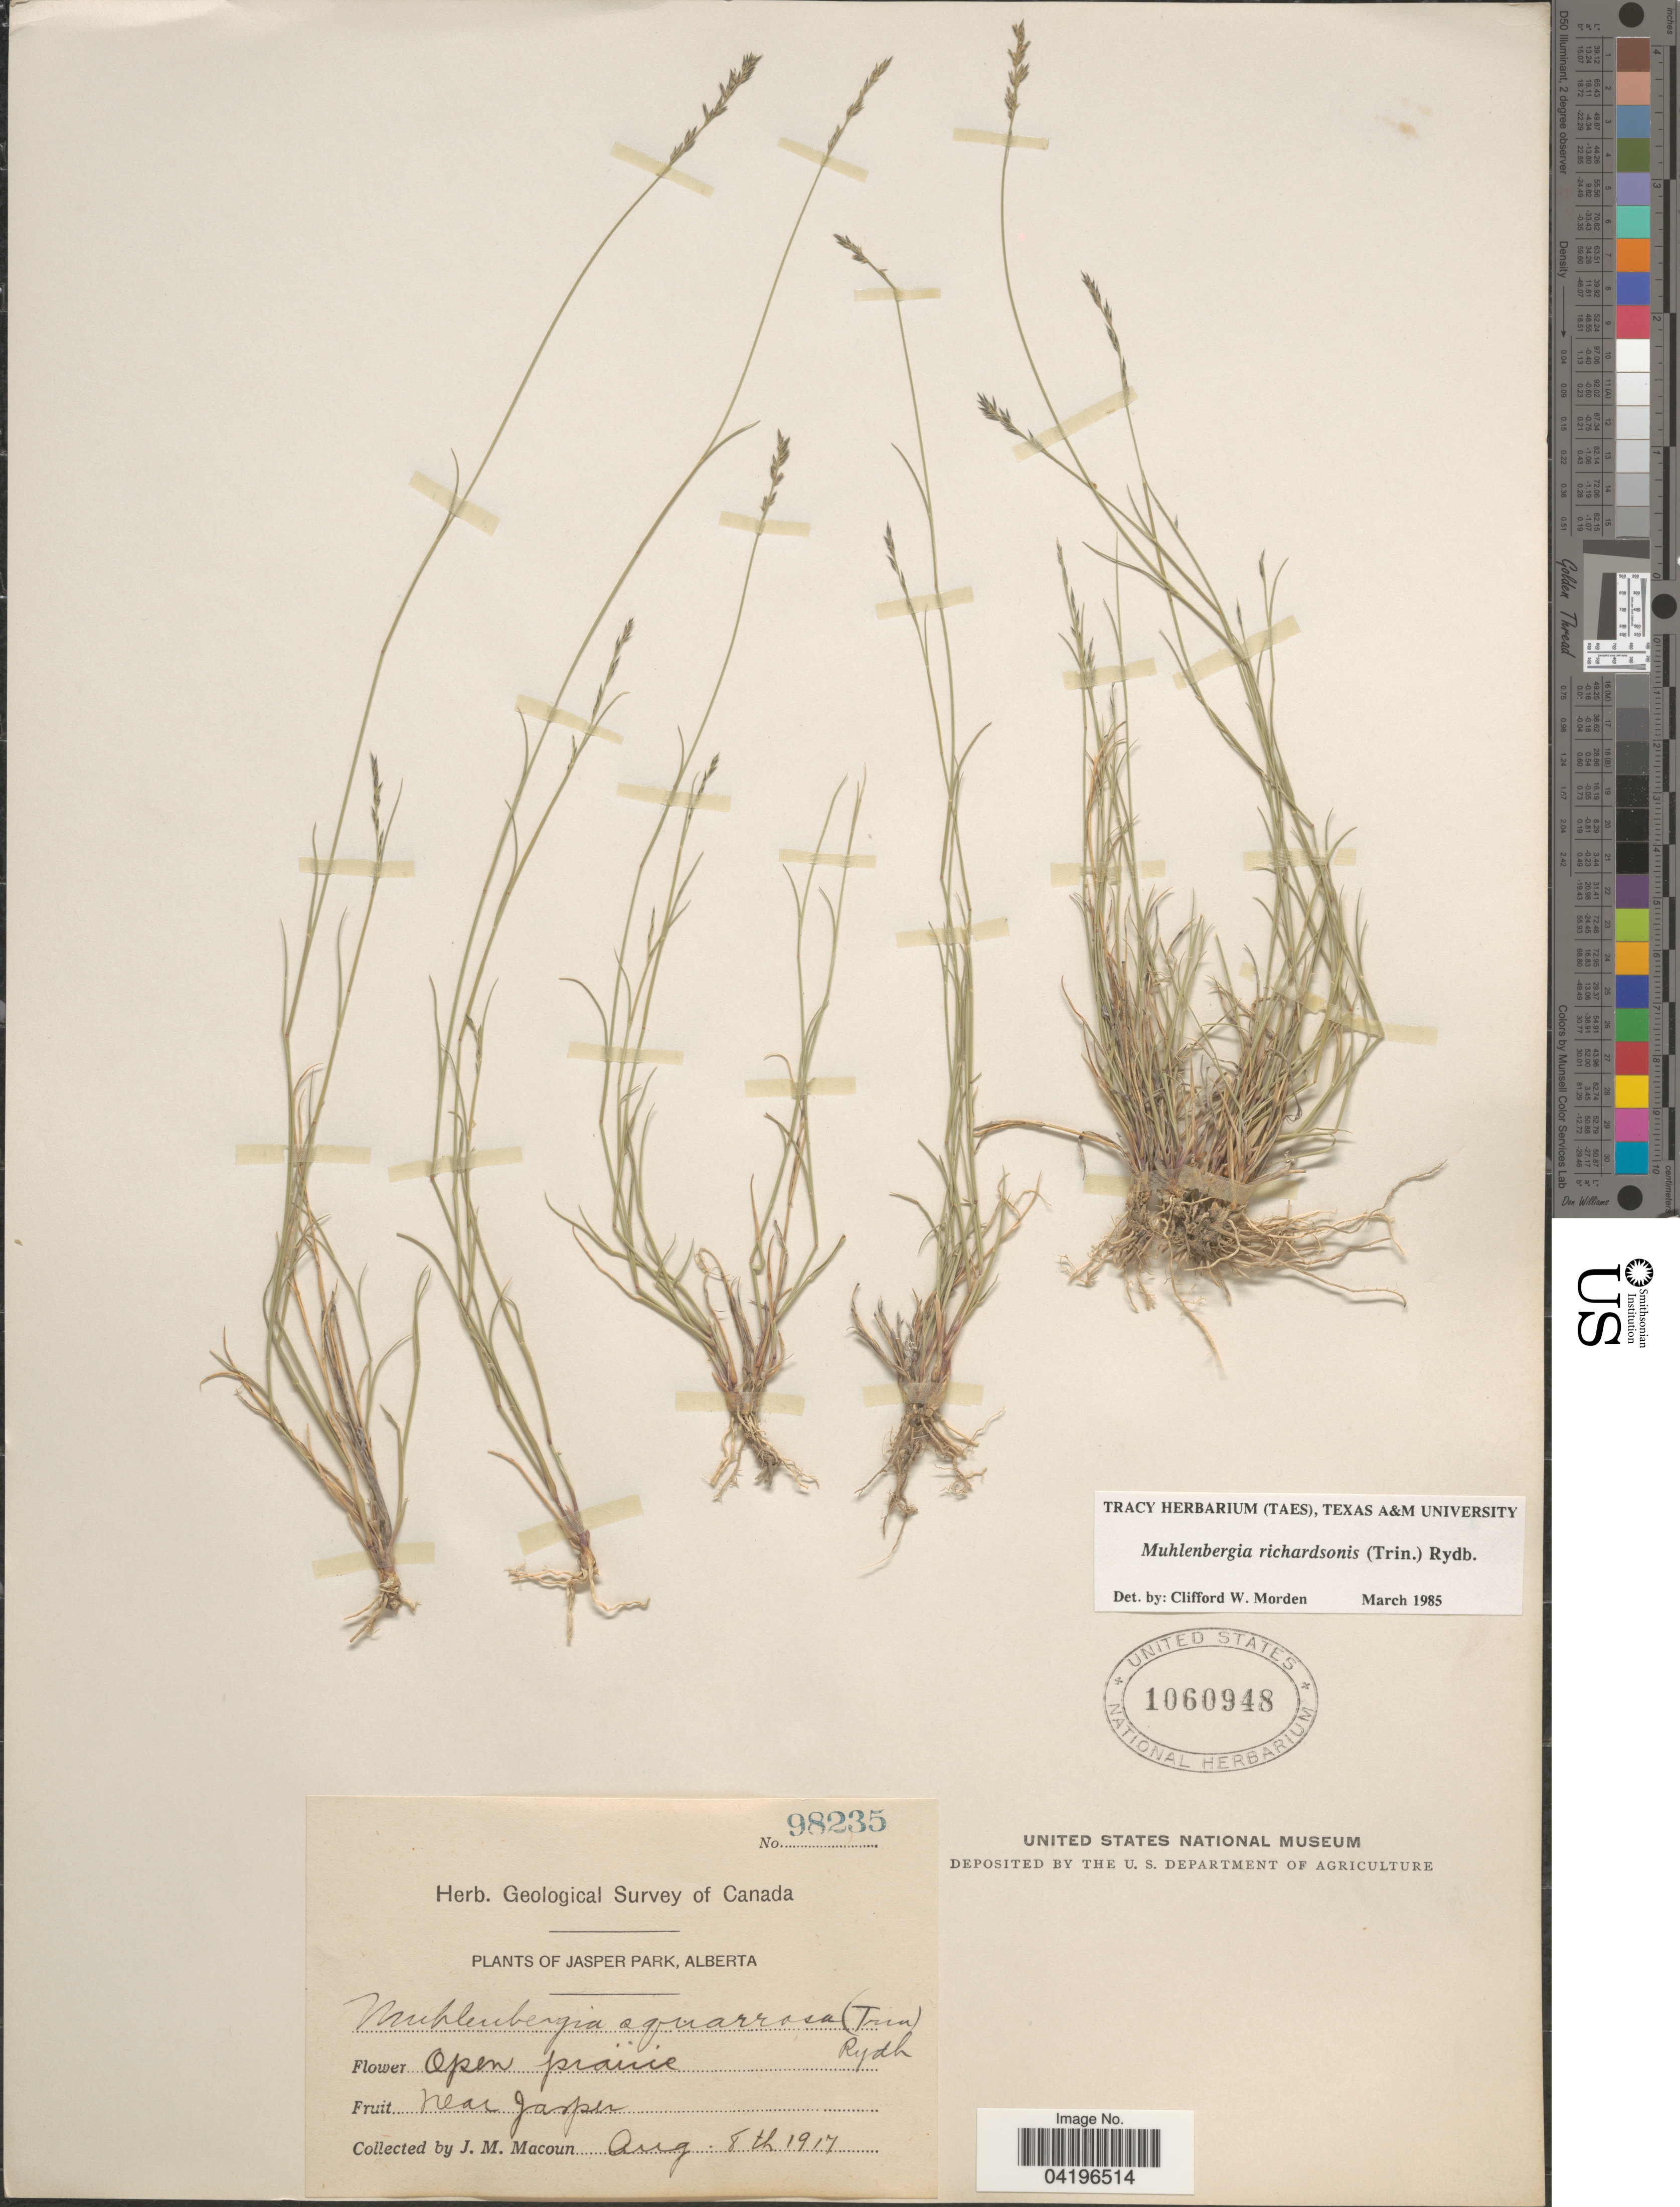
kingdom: Plantae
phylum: Tracheophyta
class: Liliopsida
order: Poales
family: Poaceae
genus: Muhlenbergia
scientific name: Muhlenbergia richardsonis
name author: (Trin.) Rydb.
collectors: J. M. Macoun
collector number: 98235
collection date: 1917-08-08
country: Canada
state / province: Alberta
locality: Geological Survey of Canada. Jasper Park. Near Jasper.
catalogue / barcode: US 1060948